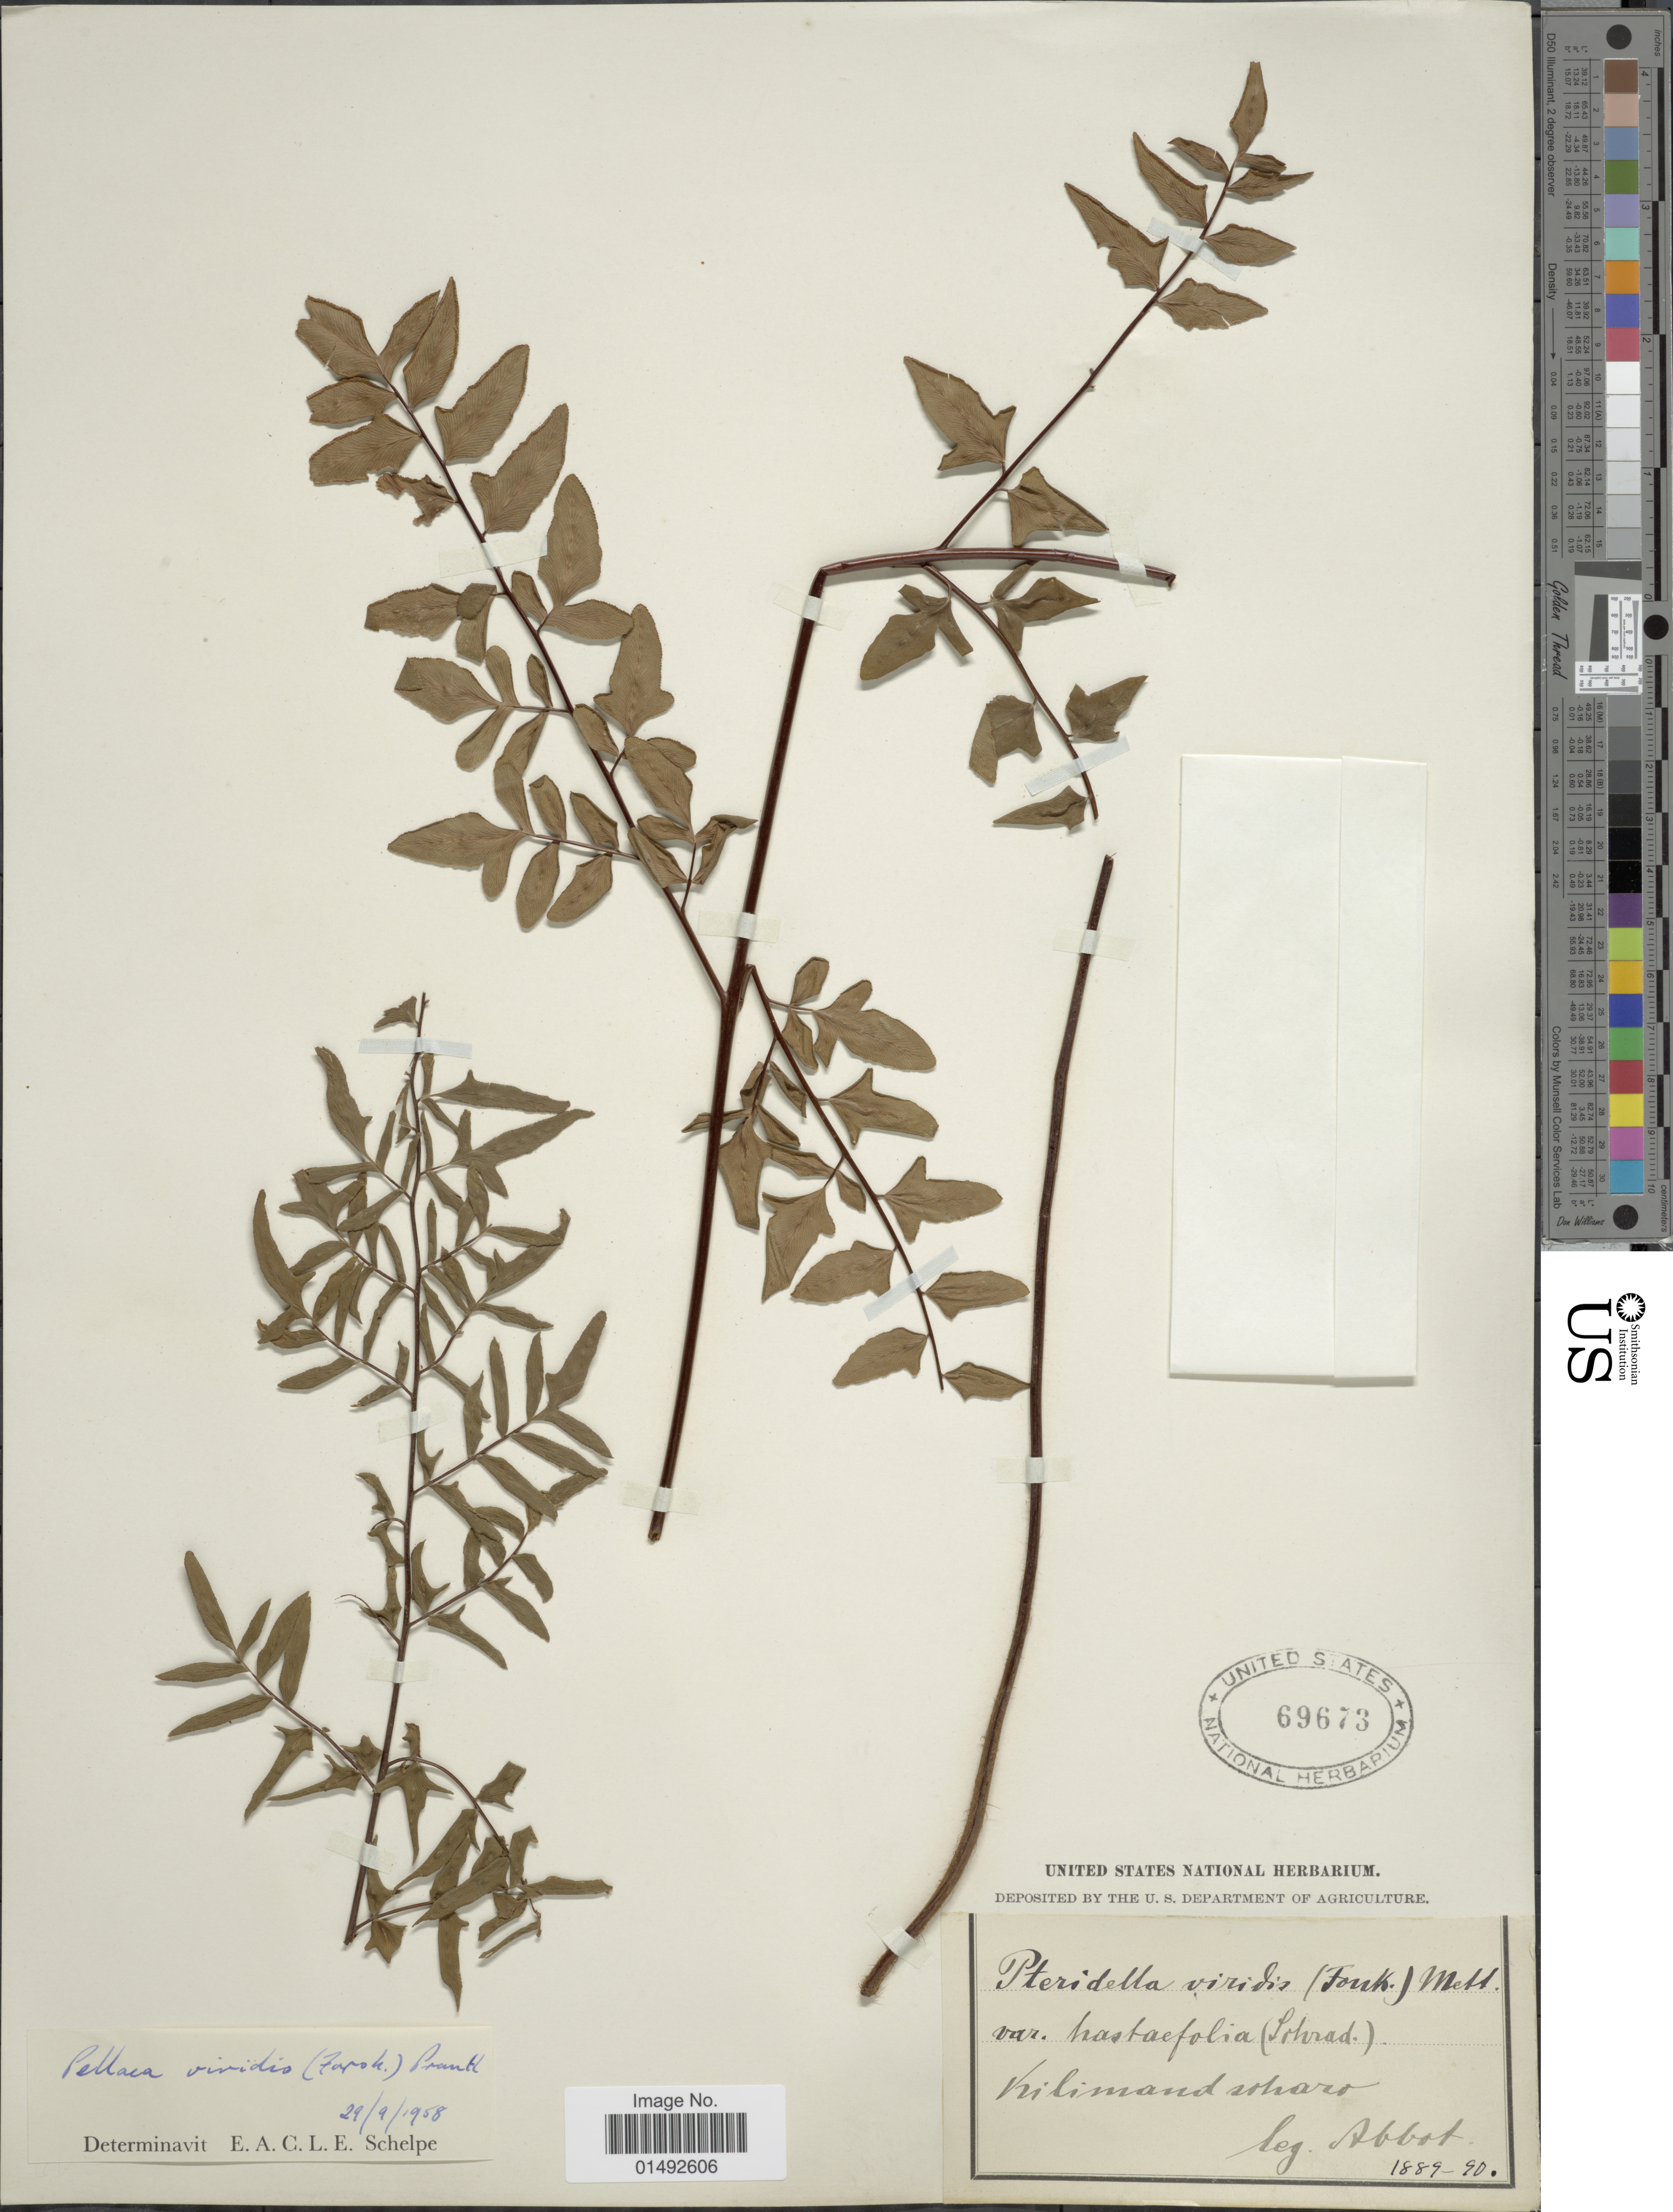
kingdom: Plantae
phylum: Tracheophyta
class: Polypodiopsida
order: Polypodiales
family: Pteridaceae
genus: Pellaea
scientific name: Pellaea viridis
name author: (Forssk.) Prantl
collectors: -- Abbot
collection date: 1889/1890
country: Tanzania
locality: Kilimandscharo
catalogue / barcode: US 69673